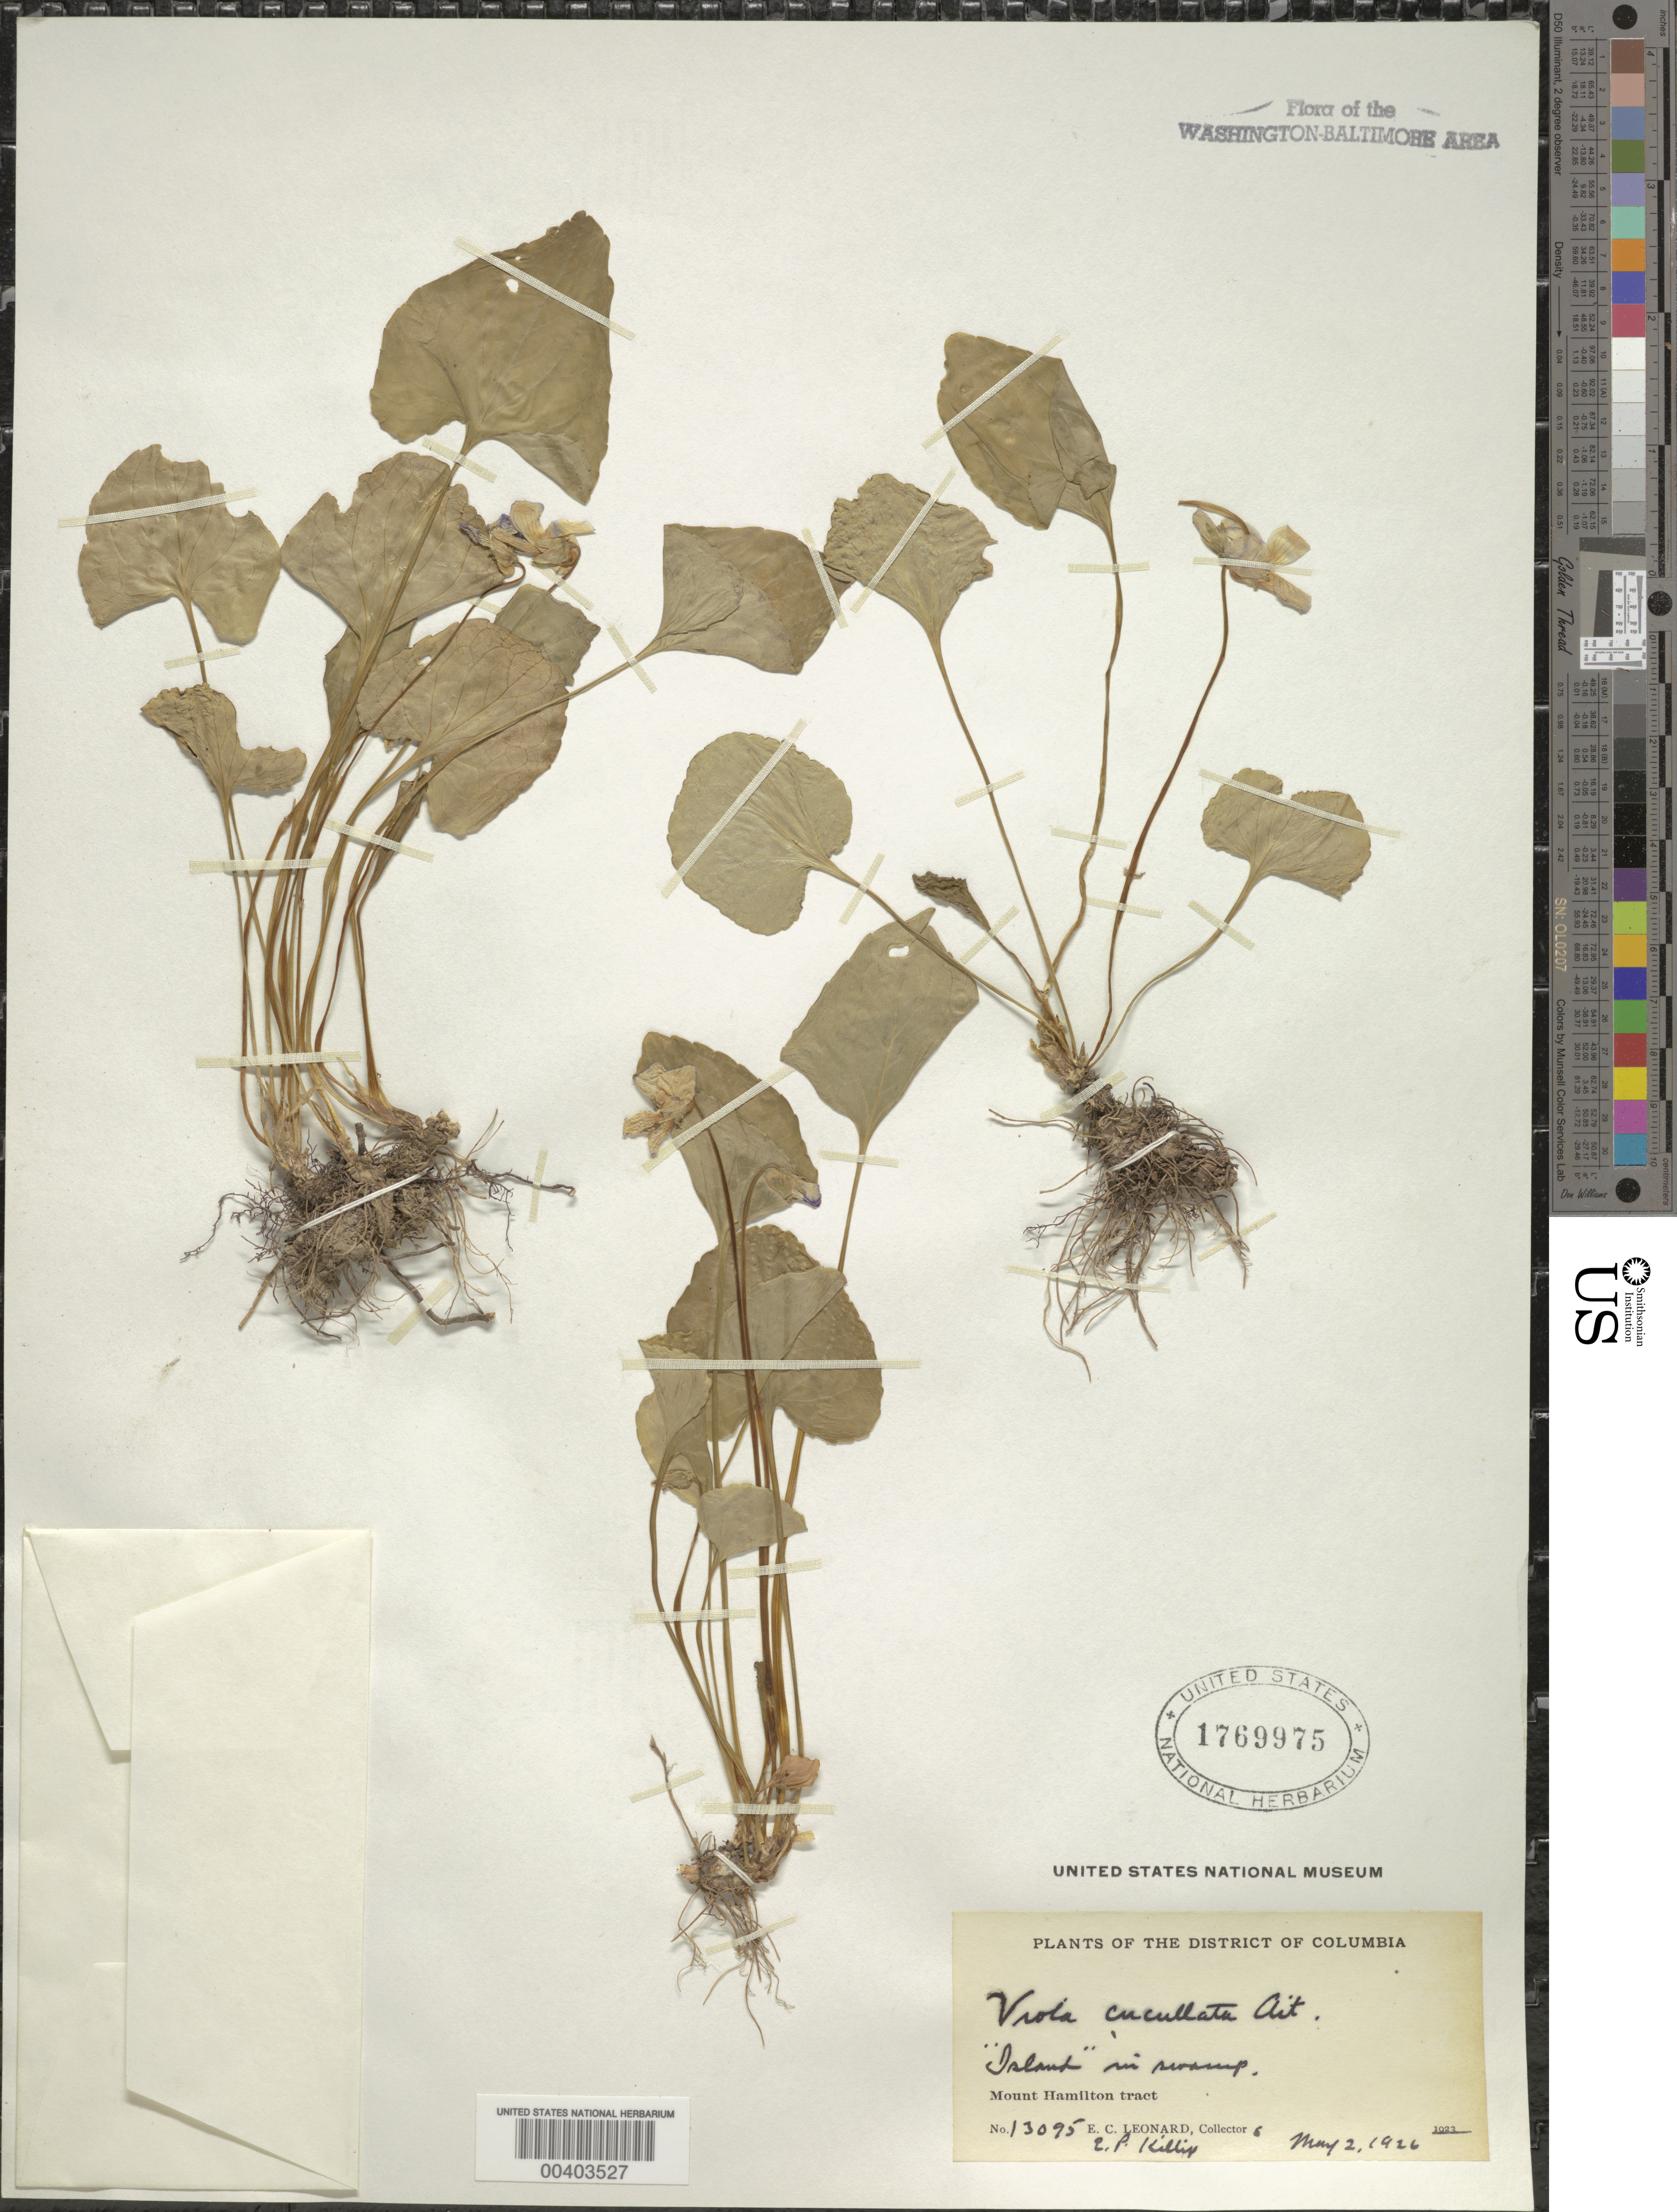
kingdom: Plantae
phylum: Tracheophyta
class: Magnoliopsida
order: Malpighiales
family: Violaceae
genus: Viola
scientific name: Viola cucullata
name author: Aiton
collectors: E. C. Leonard & E. P. Killip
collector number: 13095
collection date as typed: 02 May 1926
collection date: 1926-05-02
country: United States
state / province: District of Columbia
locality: Mount Hamilton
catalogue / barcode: US 1769975